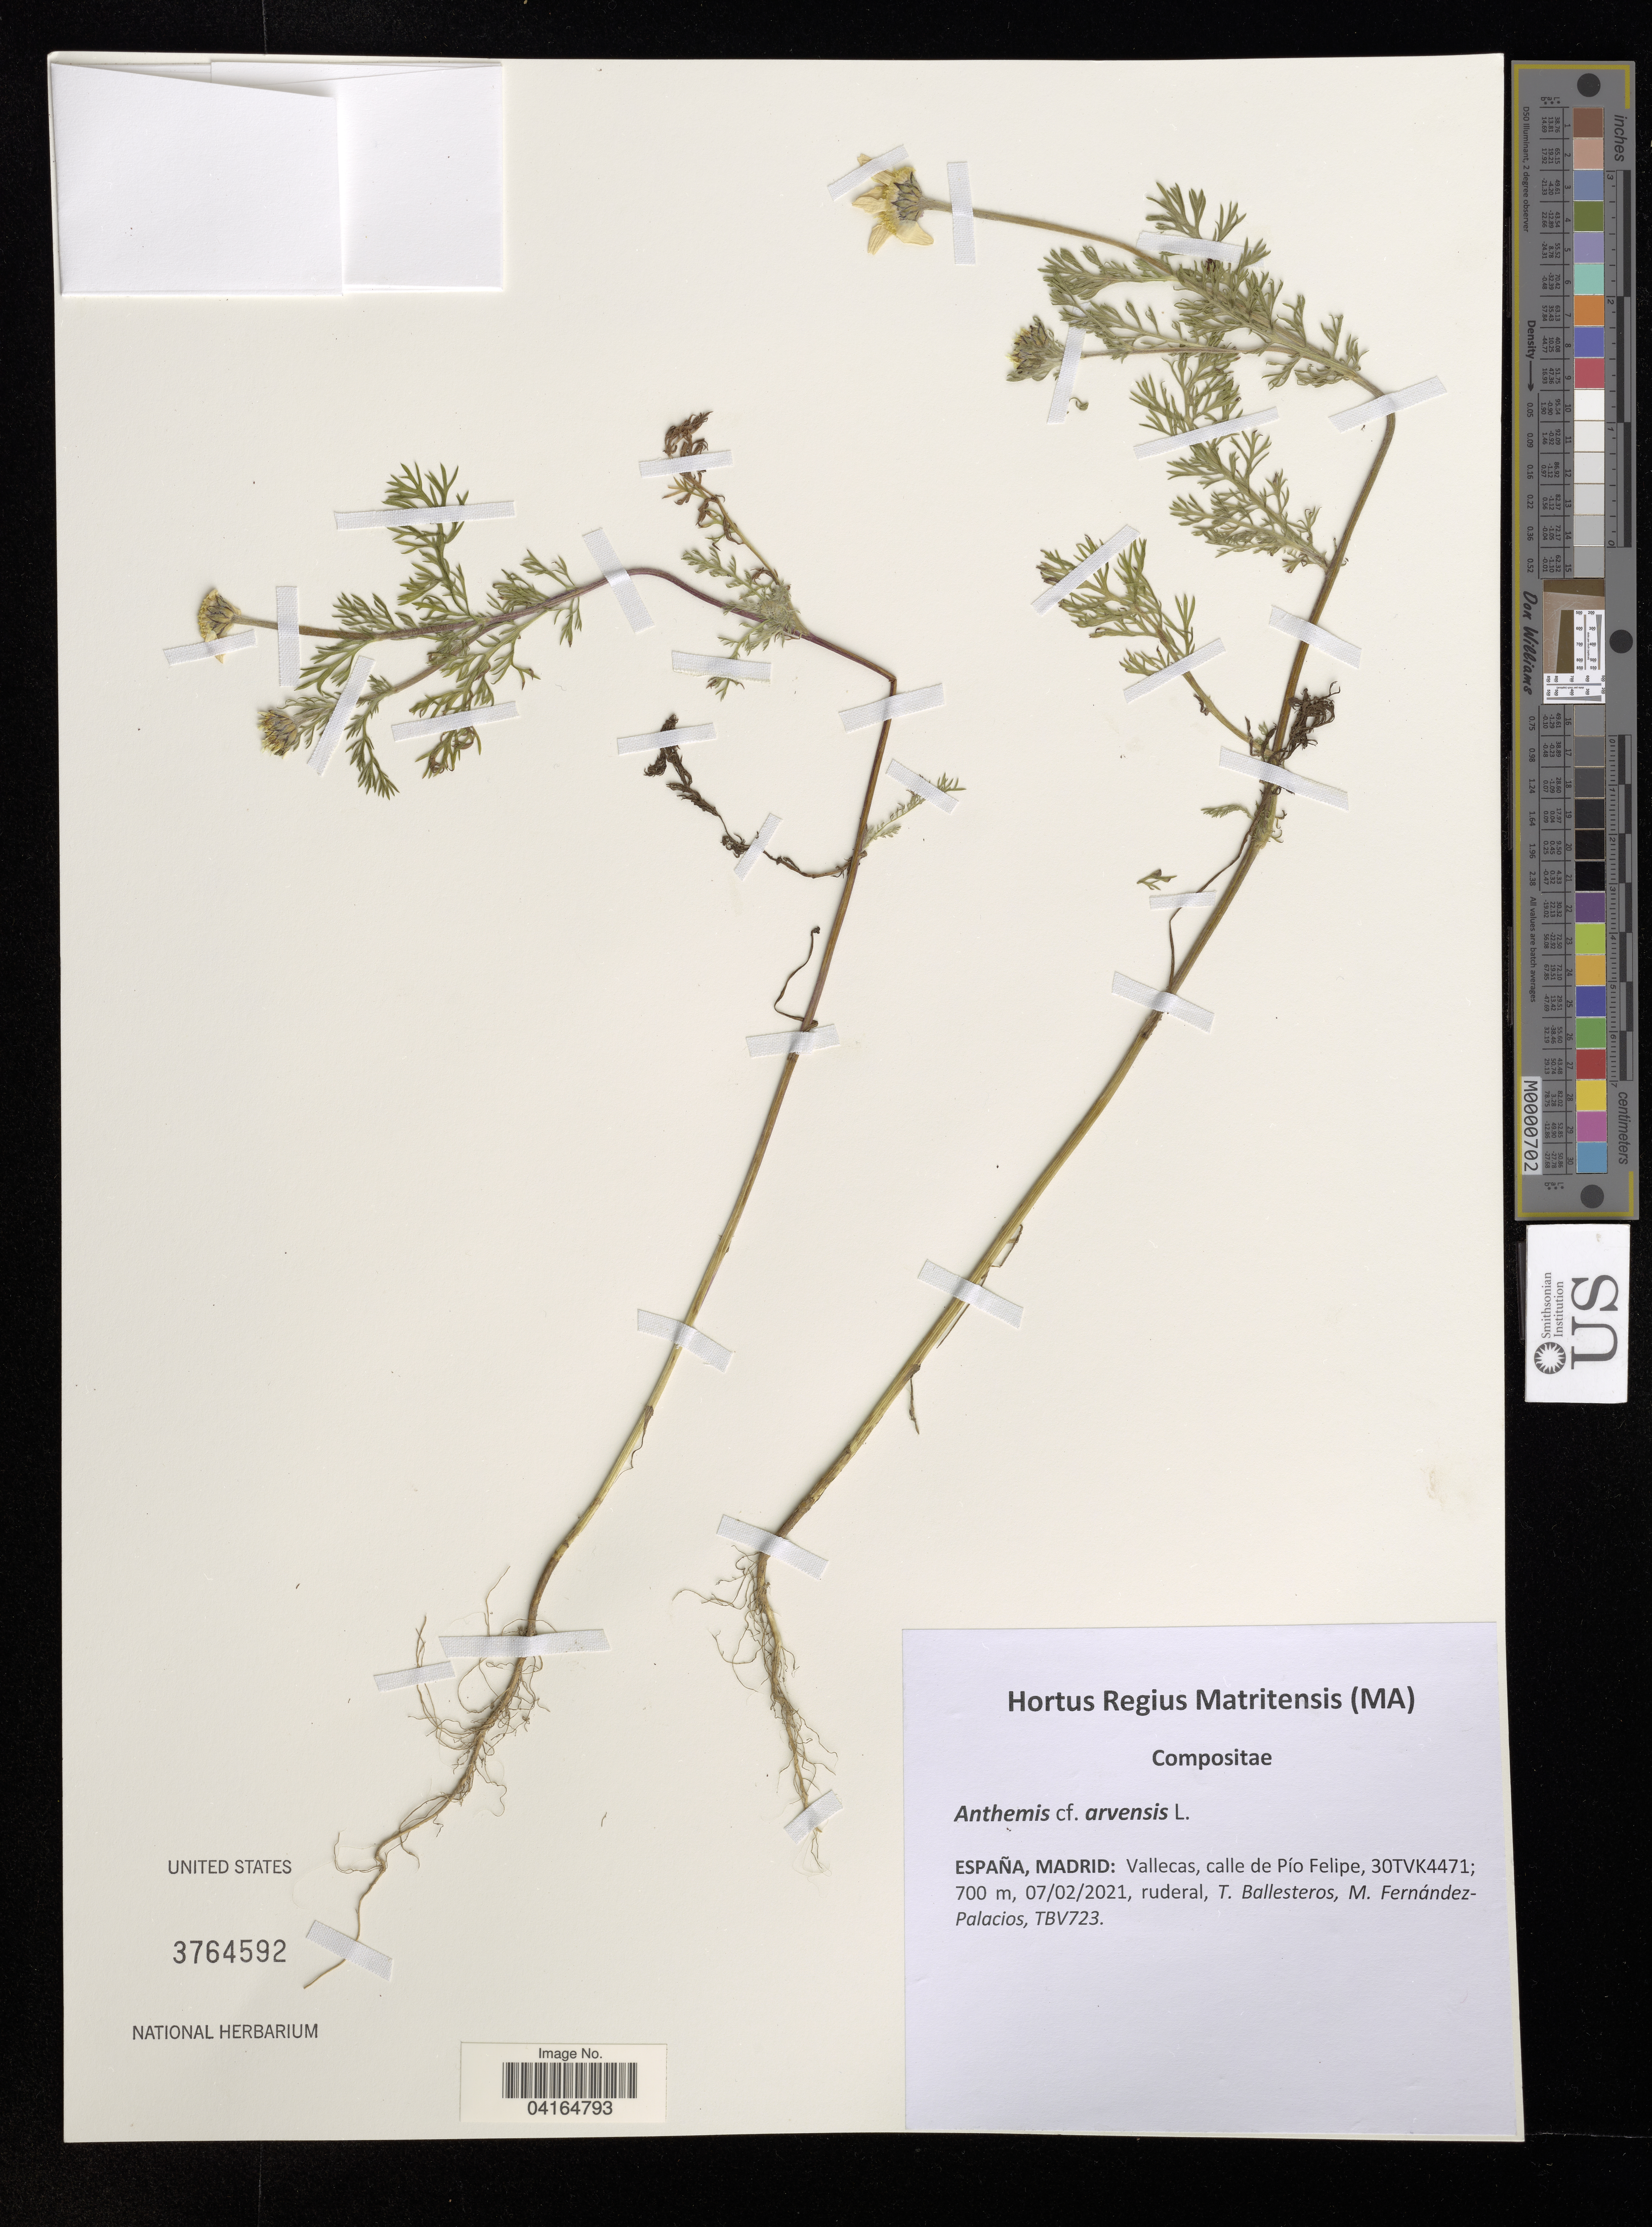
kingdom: Plantae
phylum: Tracheophyta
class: Magnoliopsida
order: Asterales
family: Asteraceae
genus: Anthemis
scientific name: Anthemis arvensis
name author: L.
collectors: T. Ballesteros & M. Fernández-Palacio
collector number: TBV723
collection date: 2021-02-07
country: Spain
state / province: Madrid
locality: Vallecas, calle de Pío Felipe.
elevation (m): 700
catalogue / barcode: US 3764592